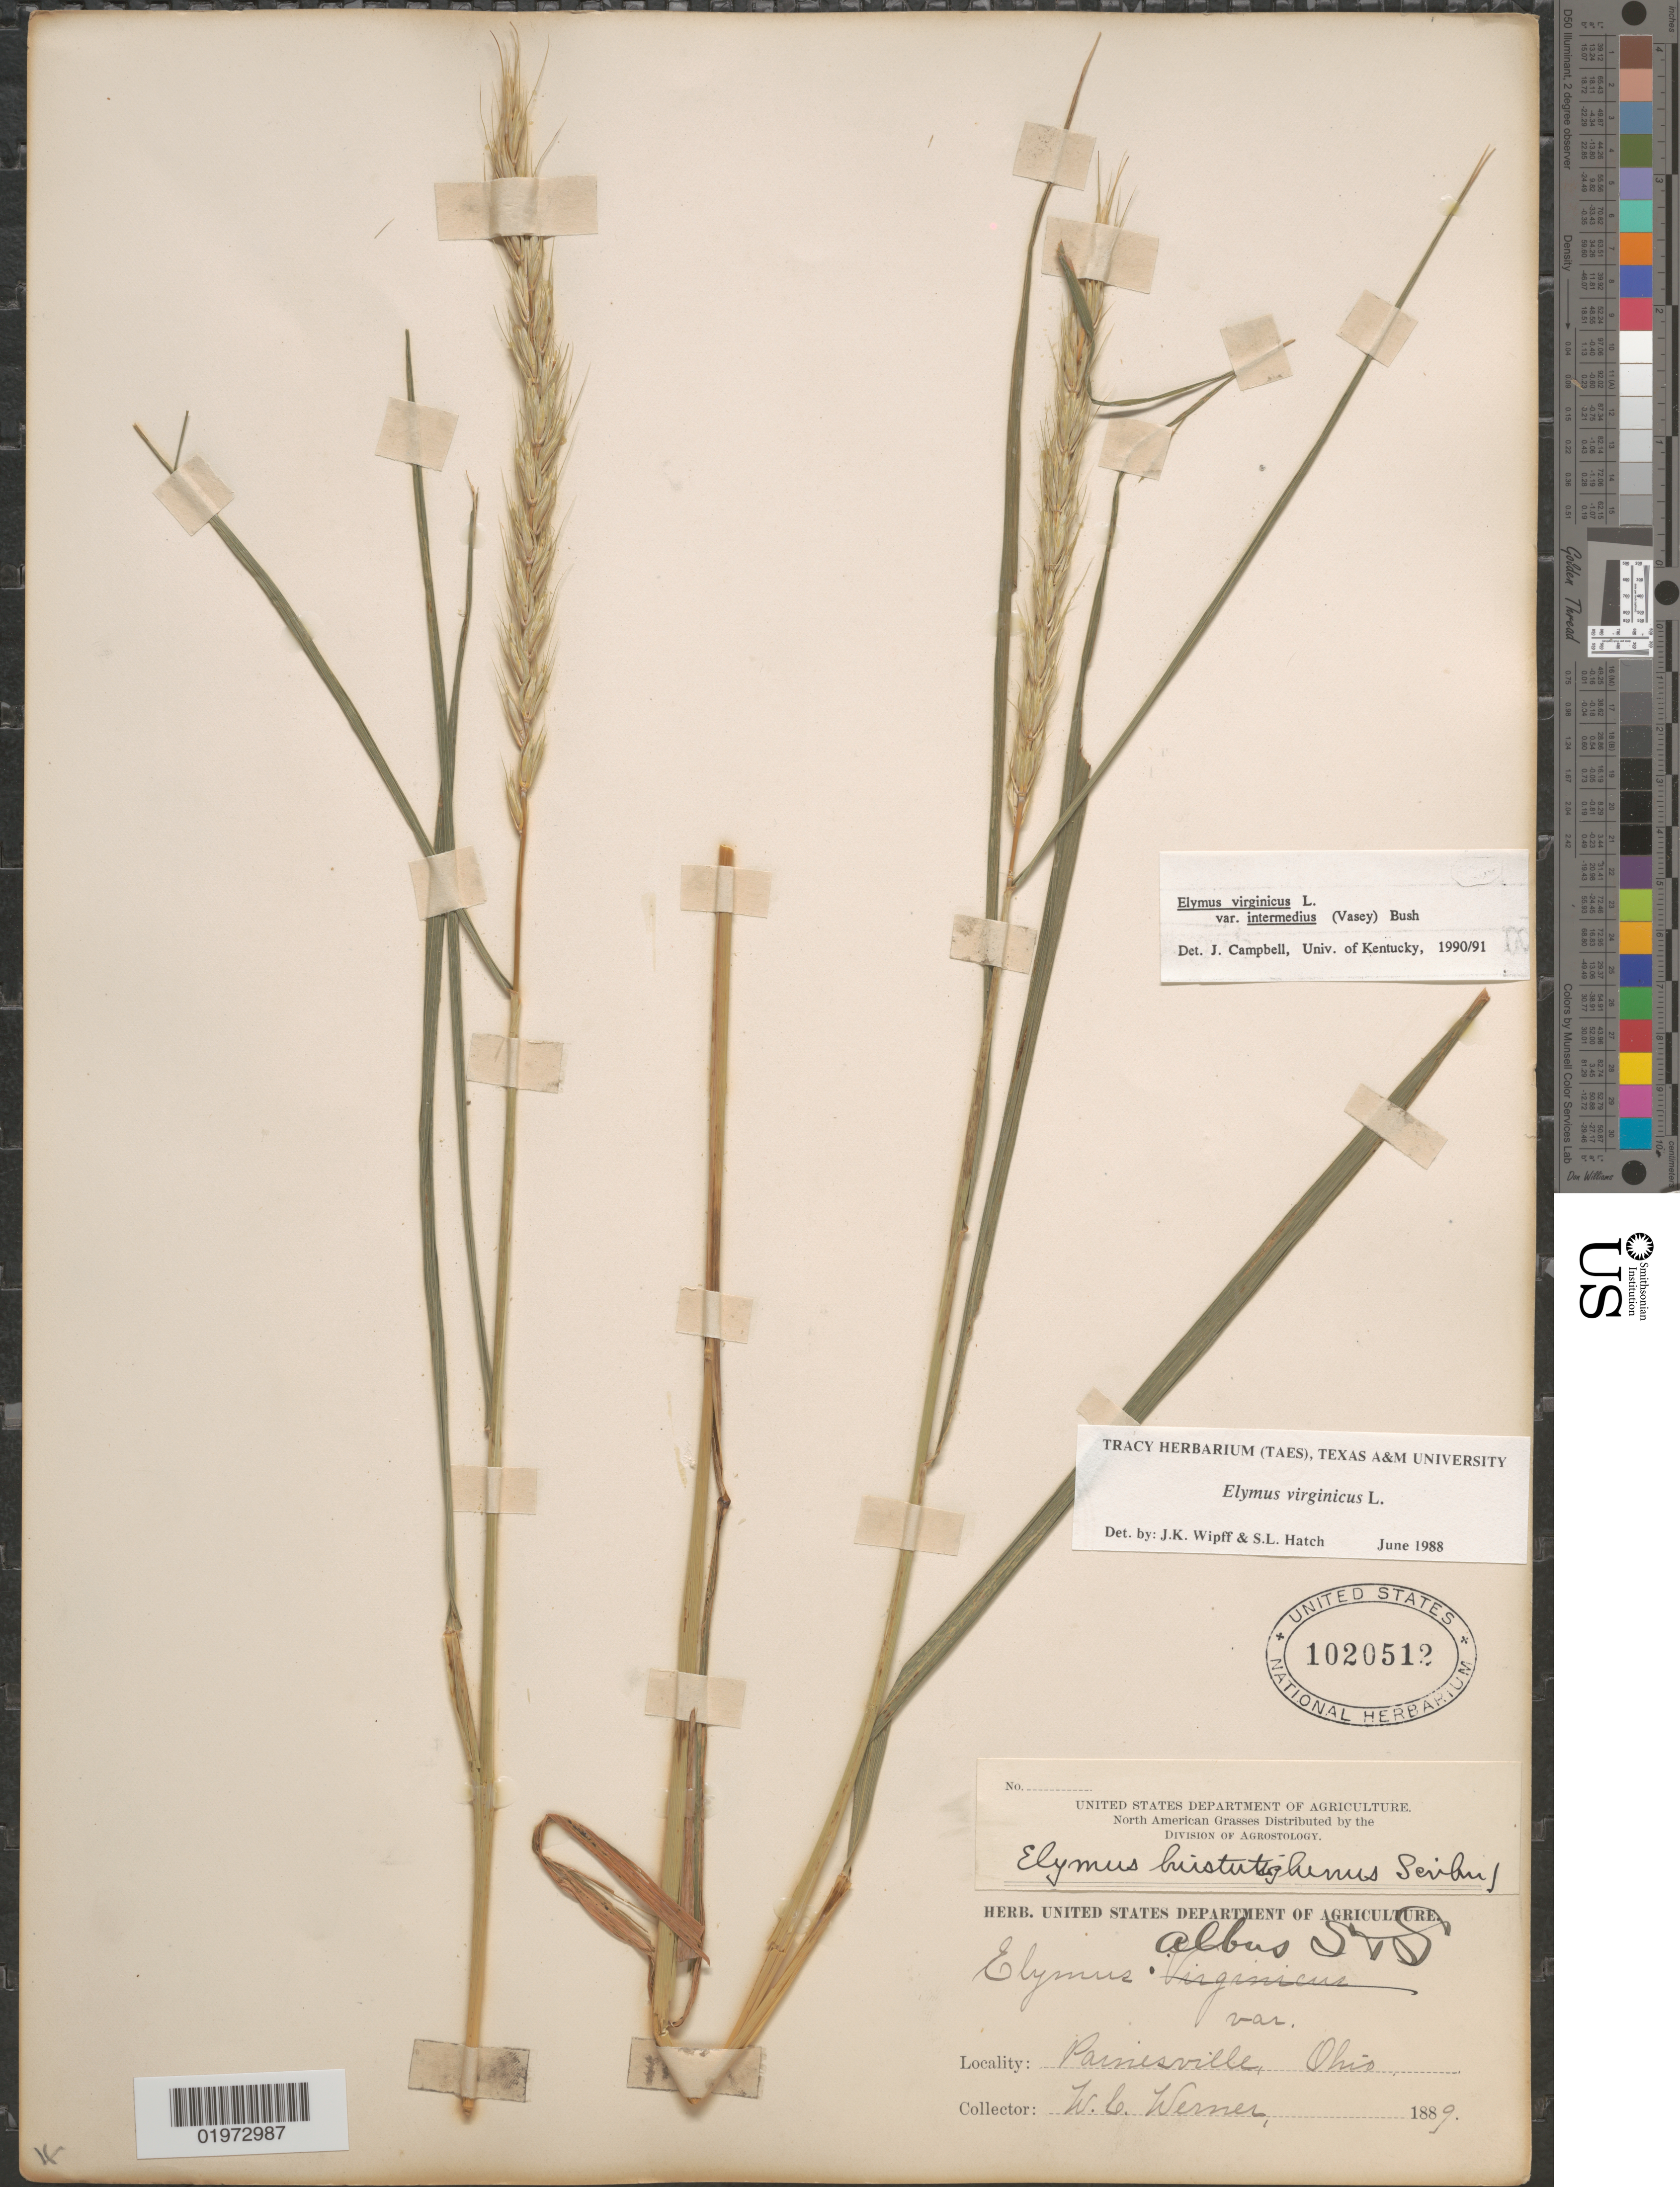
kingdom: Plantae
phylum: Tracheophyta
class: Liliopsida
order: Poales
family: Poaceae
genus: Elymus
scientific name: Elymus virginicus var. intermedius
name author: L.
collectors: W. Werner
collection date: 1889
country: United States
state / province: Ohio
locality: Painesville.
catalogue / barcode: US 1020512